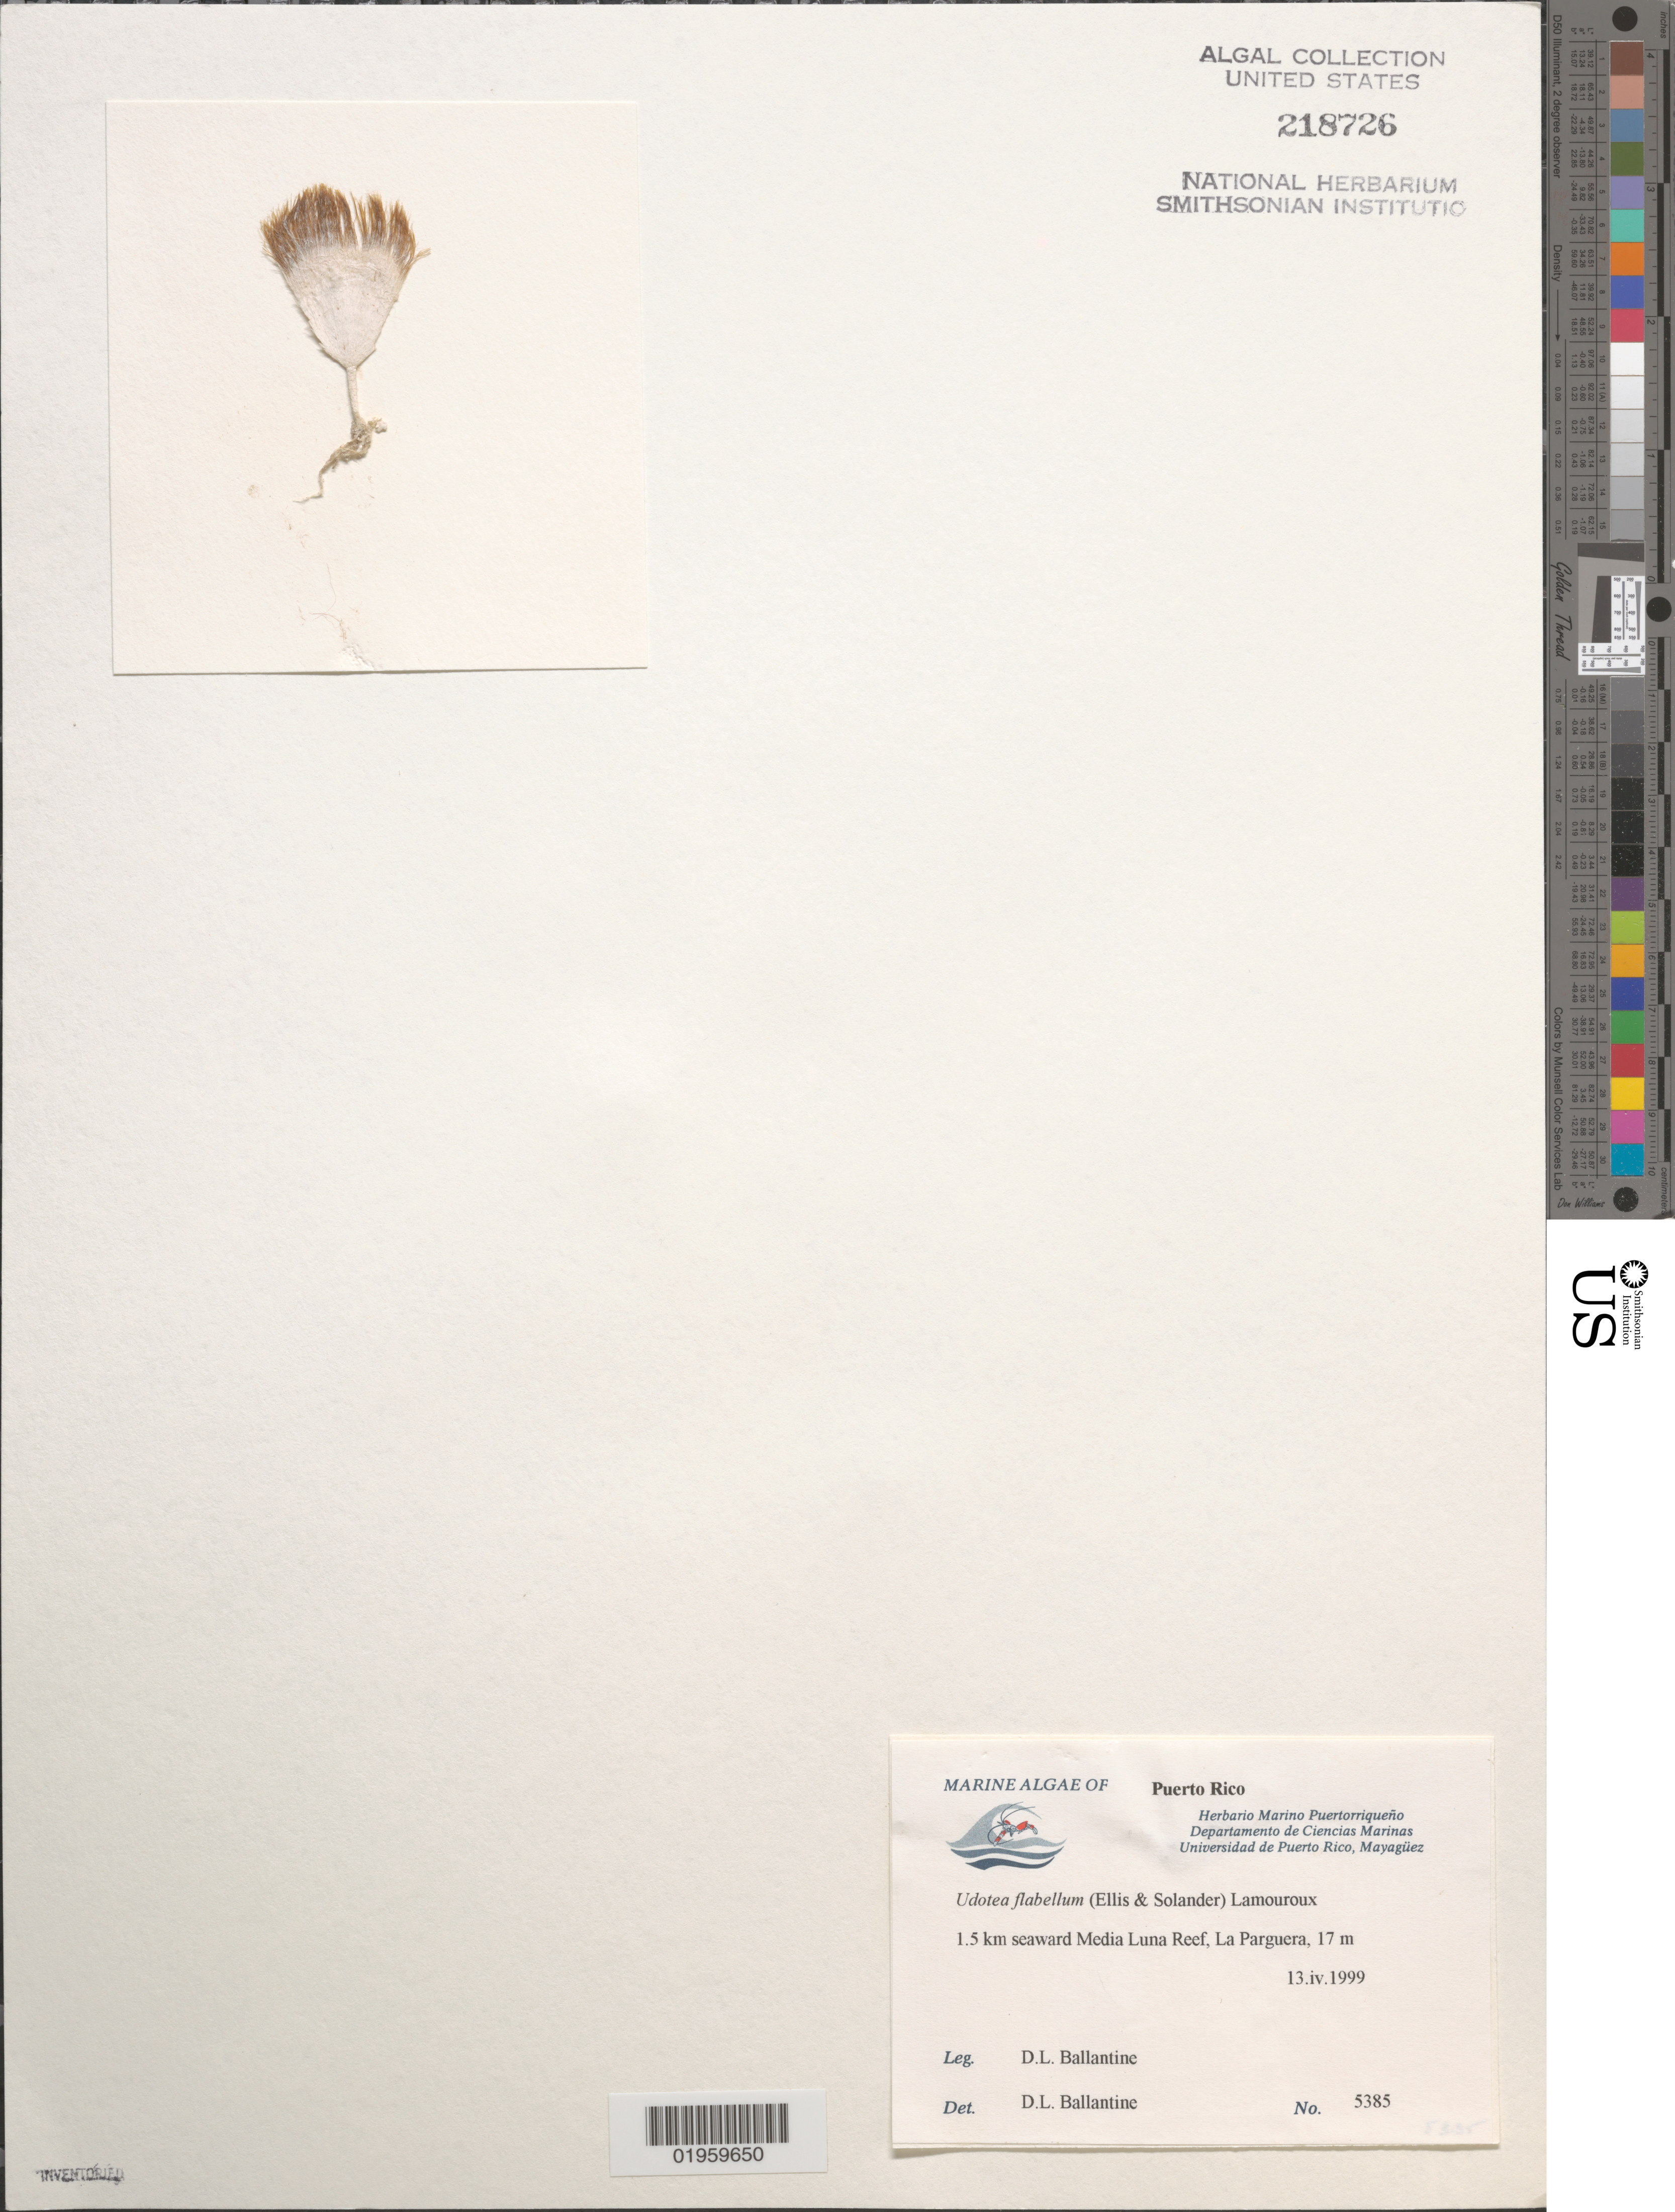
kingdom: Plantae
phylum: Chlorophyta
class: Ulvophyceae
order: Bryopsidales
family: Udoteaceae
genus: Udotea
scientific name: Udotea flabellum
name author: (J. Ellis & Sol.) M. Howe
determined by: Ballantine, D. L.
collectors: D.L. Ballantine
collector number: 5385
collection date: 1999-04-13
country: Puerto Rico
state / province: Lajas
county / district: La Parguera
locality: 1.5 km seaward Media Luna Reef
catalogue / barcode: US 218726